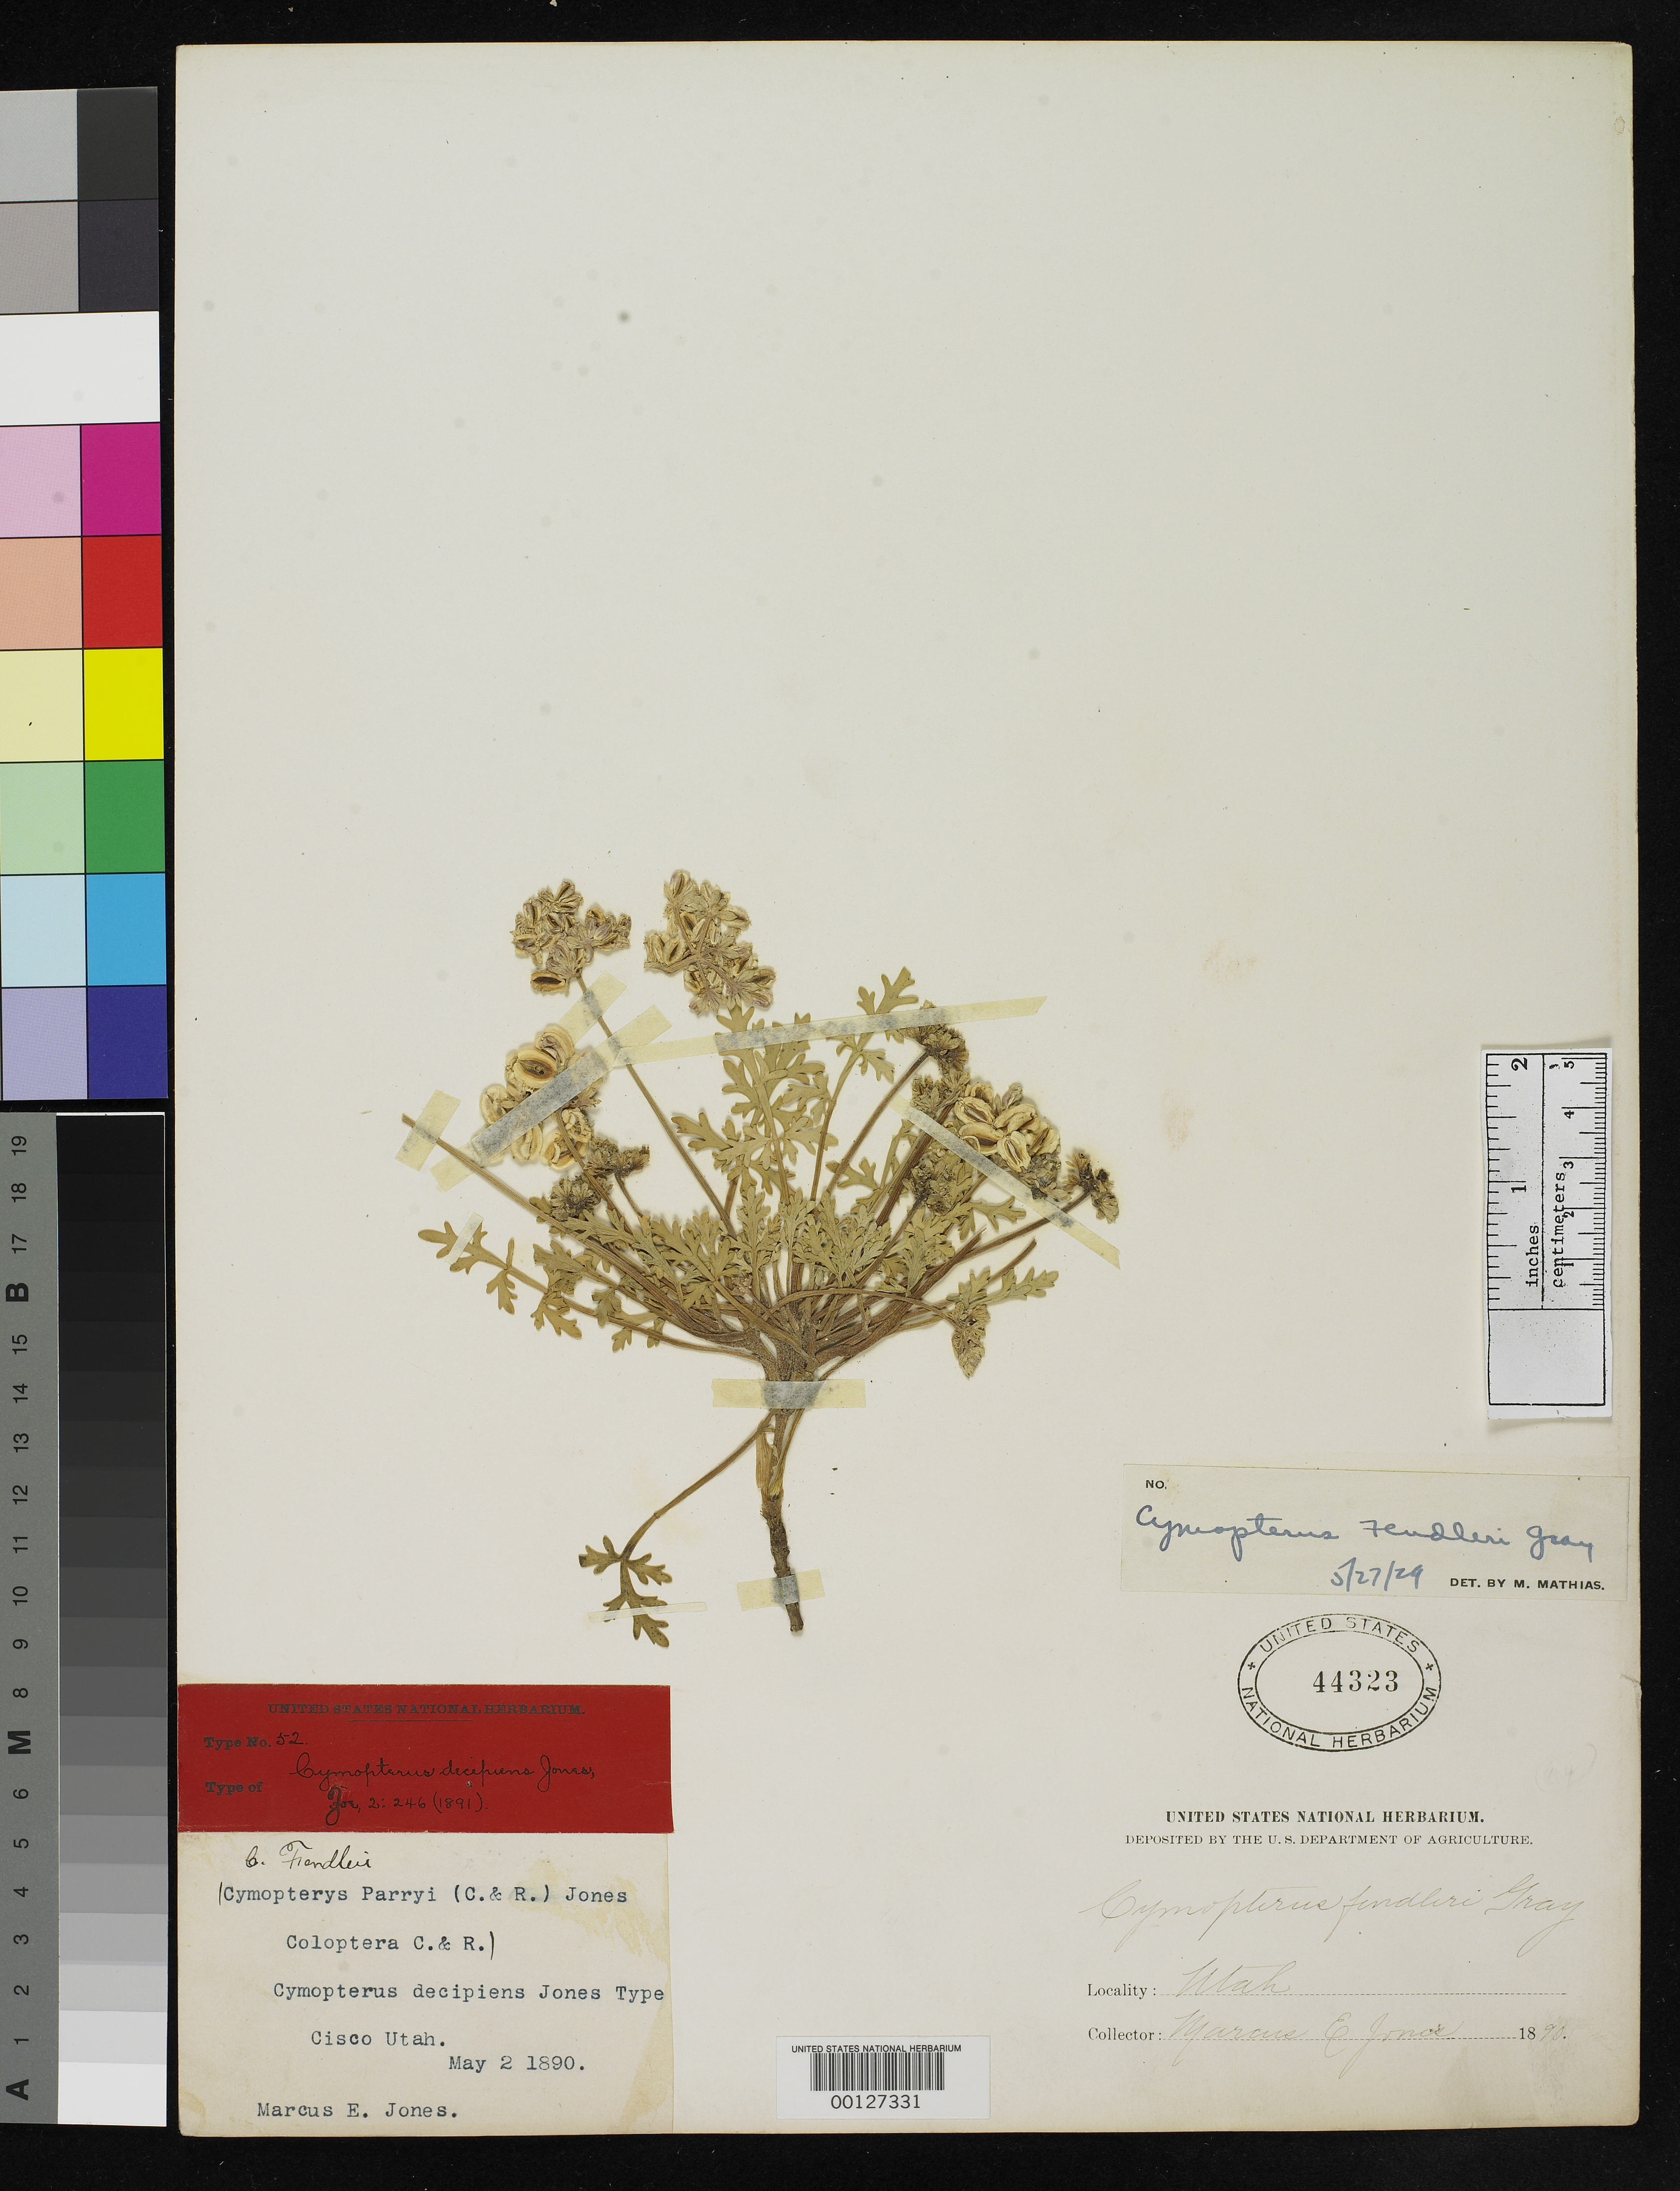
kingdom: Plantae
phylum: Tracheophyta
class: Magnoliopsida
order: Apiales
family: Apiaceae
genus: Cymopterus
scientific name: Cymopterus decipiens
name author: M.E. Jones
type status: Isotype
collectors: M. E. Jones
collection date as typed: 02 May 1890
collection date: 1890-05-02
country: United States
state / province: Utah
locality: Cisco.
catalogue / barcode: US 44323